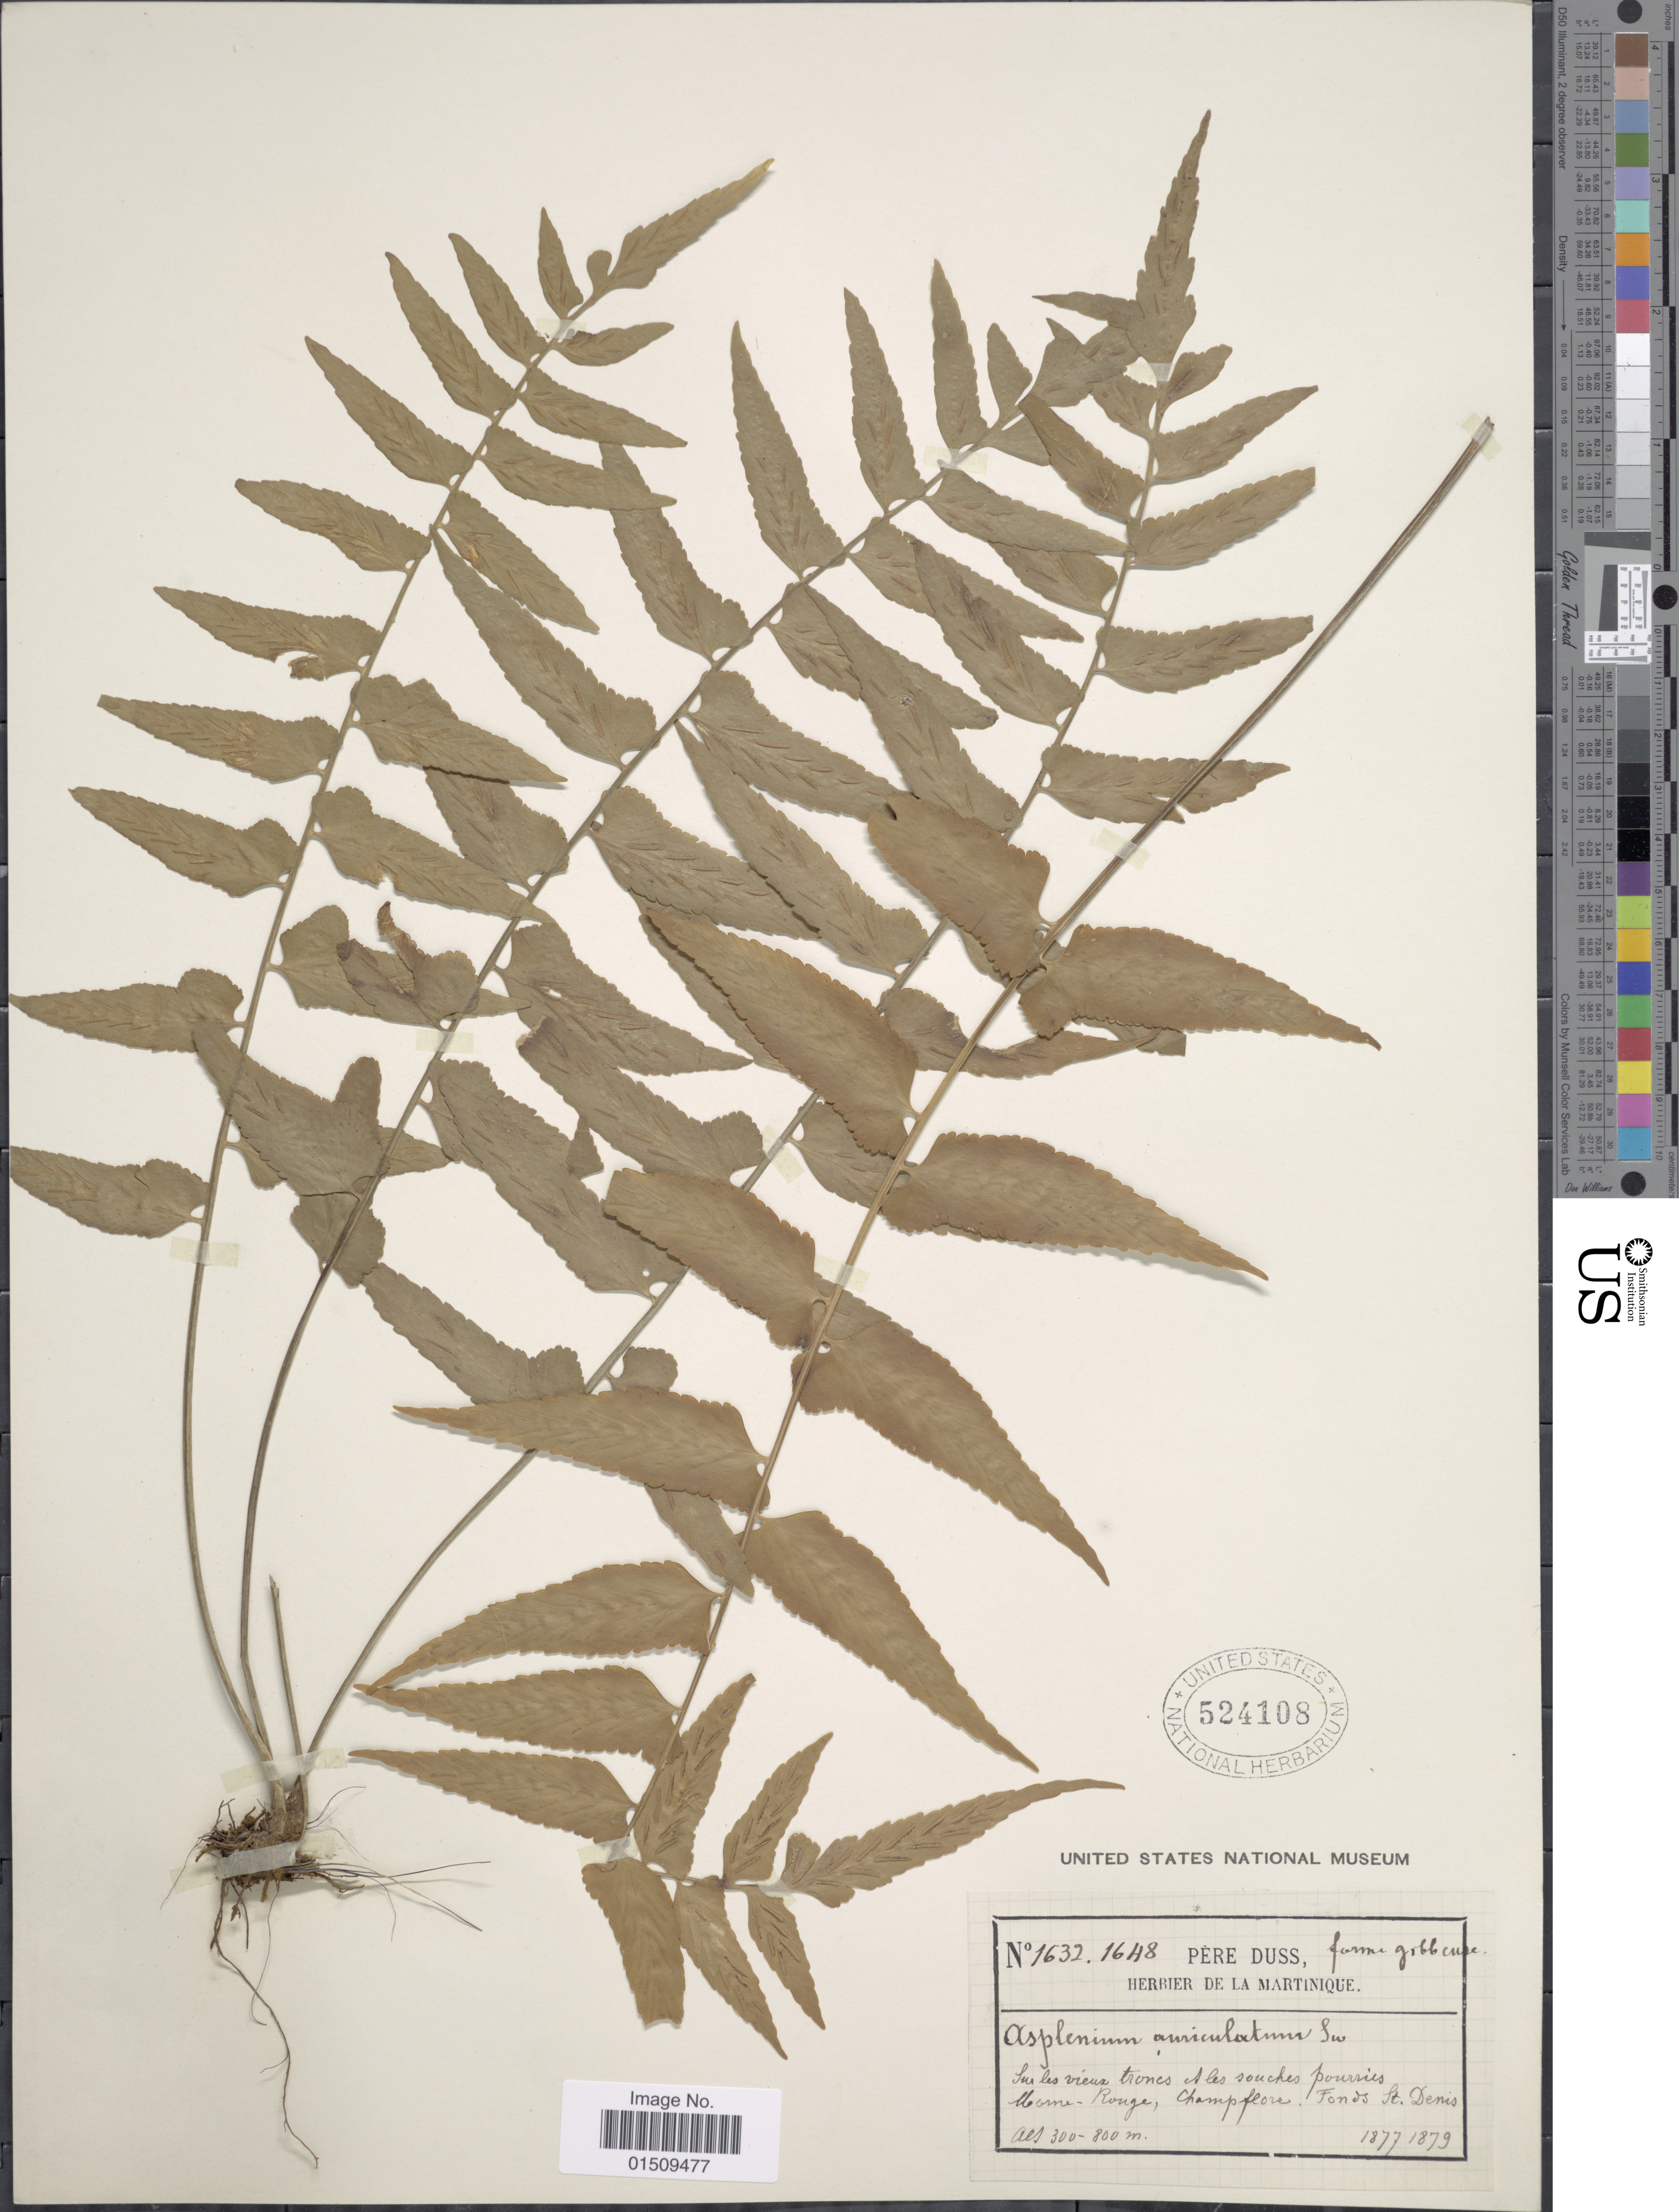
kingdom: Plantae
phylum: Tracheophyta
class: Polypodiopsida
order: Polypodiales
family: Aspleniaceae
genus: Asplenium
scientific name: Asplenium salicifolium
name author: L.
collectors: Père Duss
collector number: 1632 / 1648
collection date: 1877/1879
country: Martinique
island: Martinique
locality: Martinique, Sur les vieux troncs et les souches pourries Morne-Rouge, Champflore, Fonds St. Denis.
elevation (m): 300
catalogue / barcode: US 524108